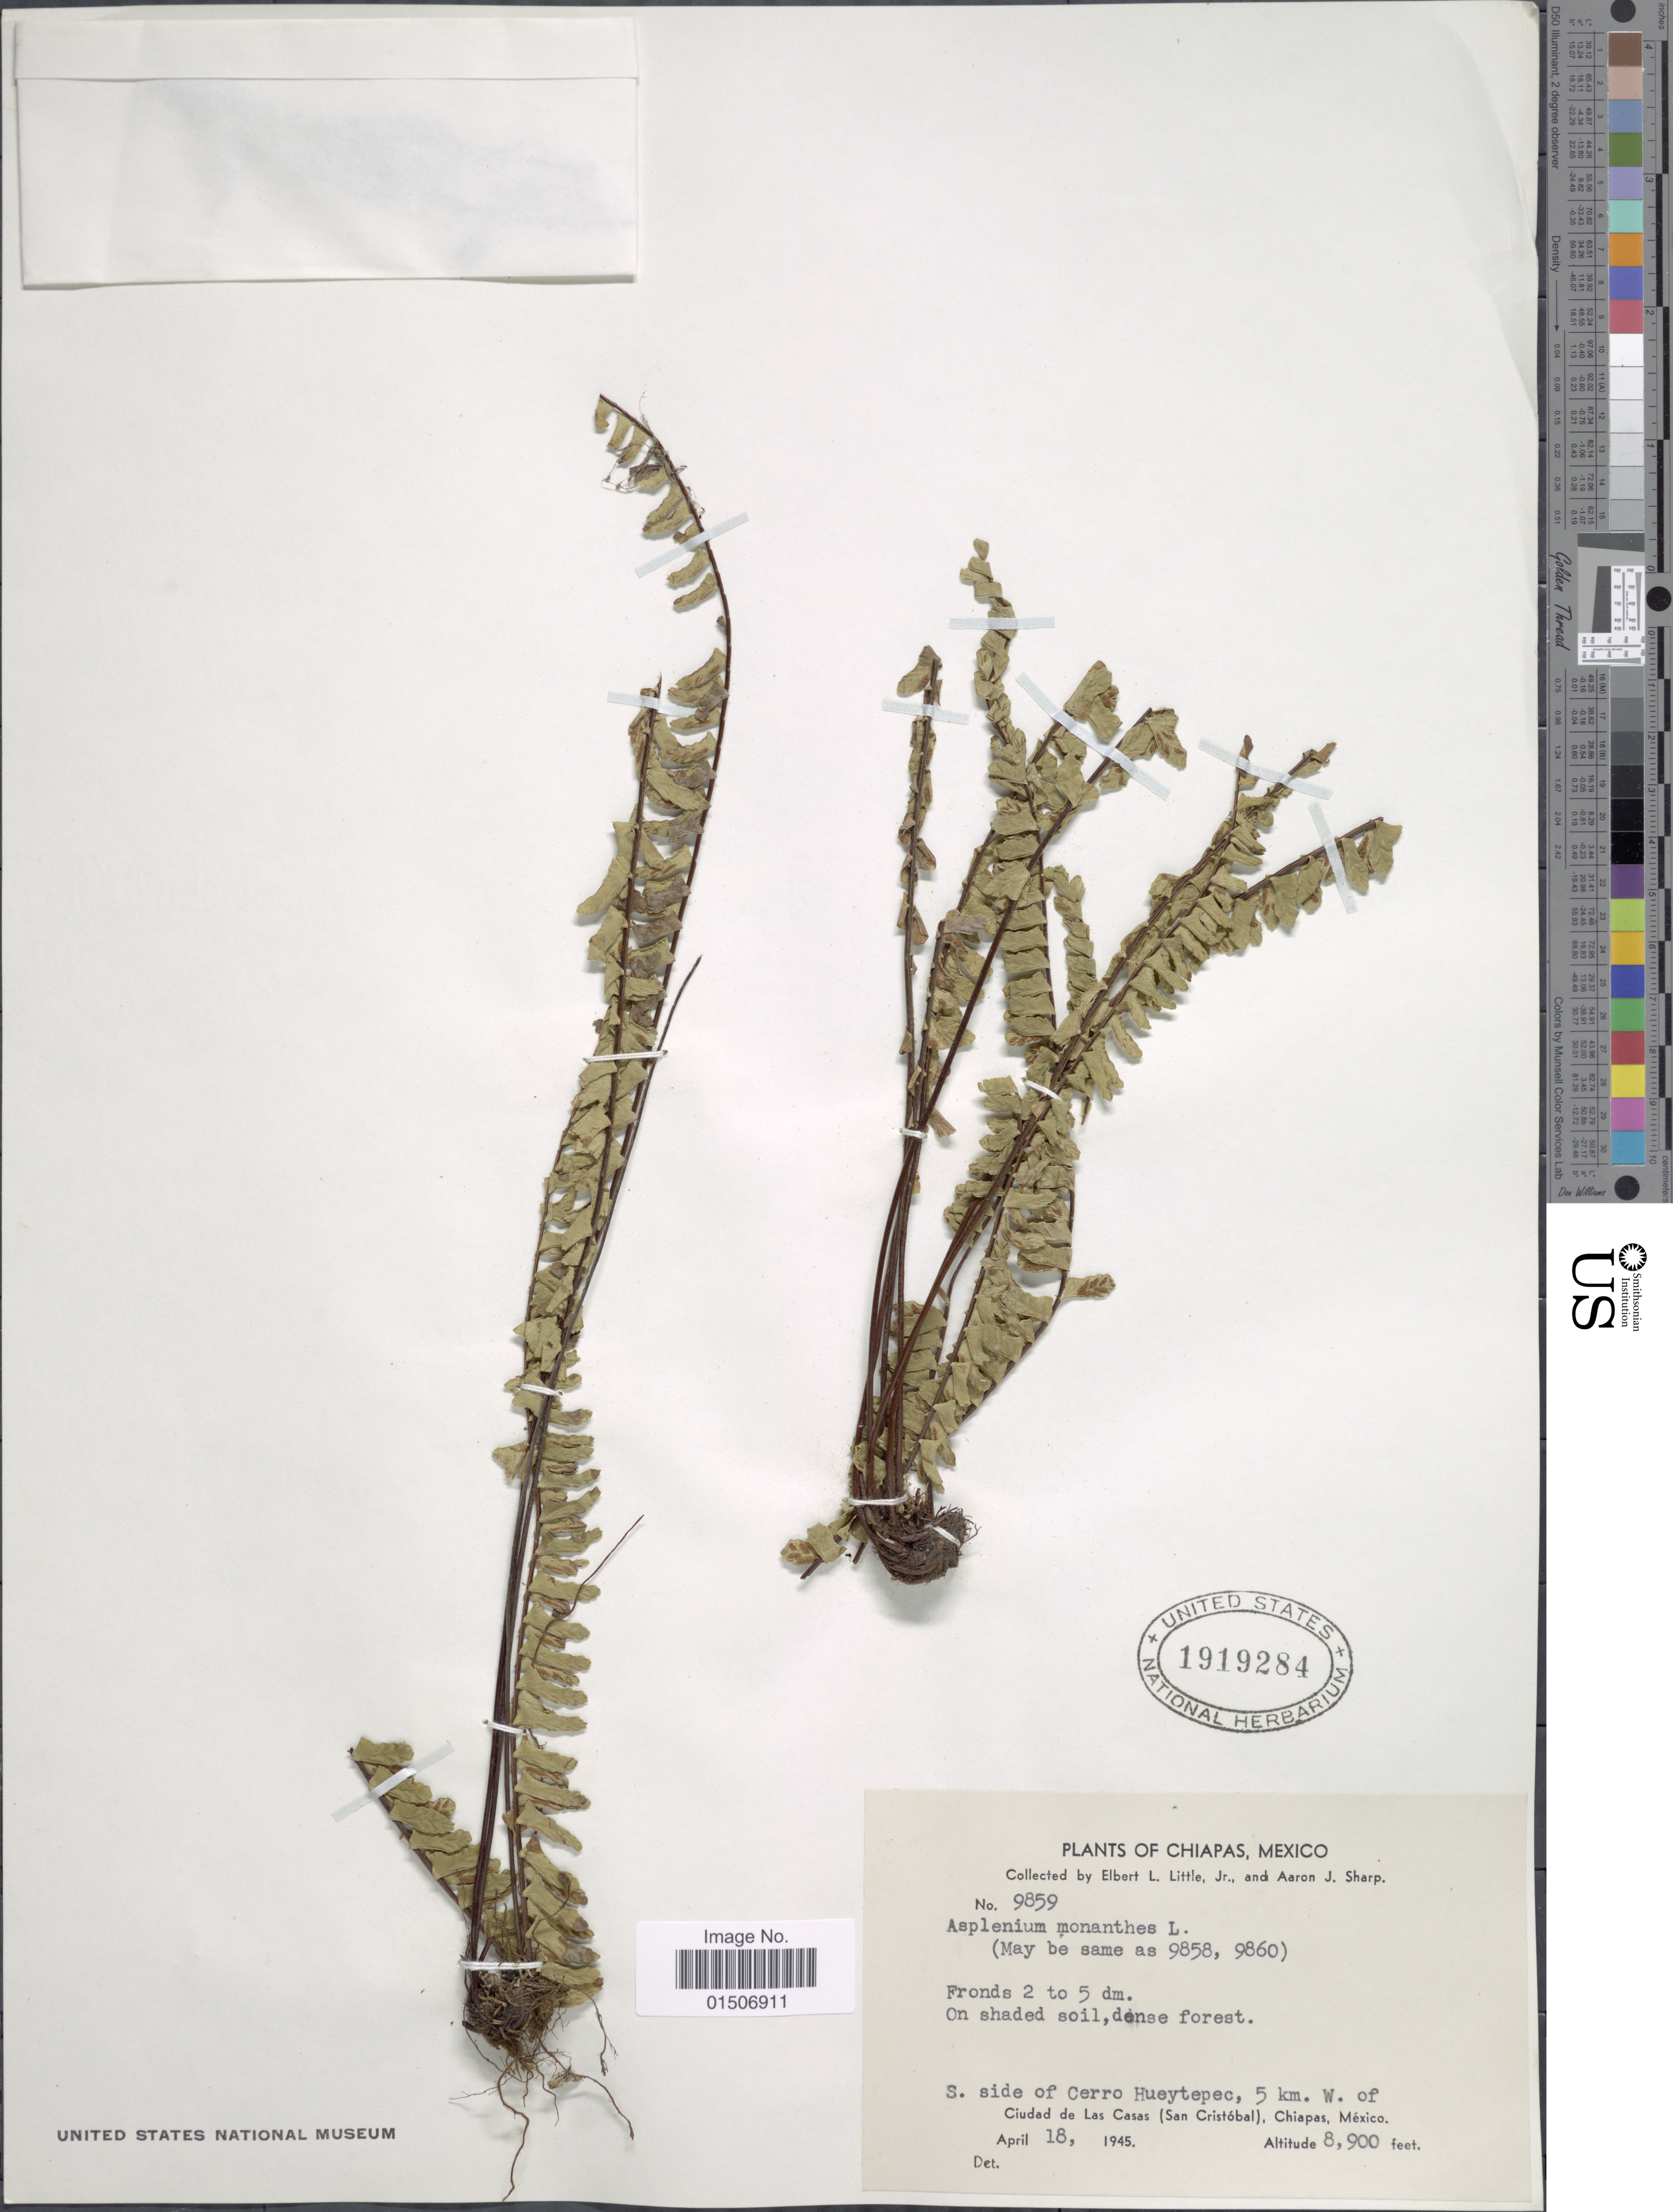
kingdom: Plantae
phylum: Tracheophyta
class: Polypodiopsida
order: Polypodiales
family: Aspleniaceae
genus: Asplenium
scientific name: Asplenium monanthes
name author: L.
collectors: E. L. Little & Mrs A. J. Sharp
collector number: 9859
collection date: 1945-04-18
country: Mexico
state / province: Chiapas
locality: S. side of Cerro Hueytepec, 5 km. W. of Ciudad de Las Casas (San Cristóbal)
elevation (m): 2713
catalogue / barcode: US 1919284